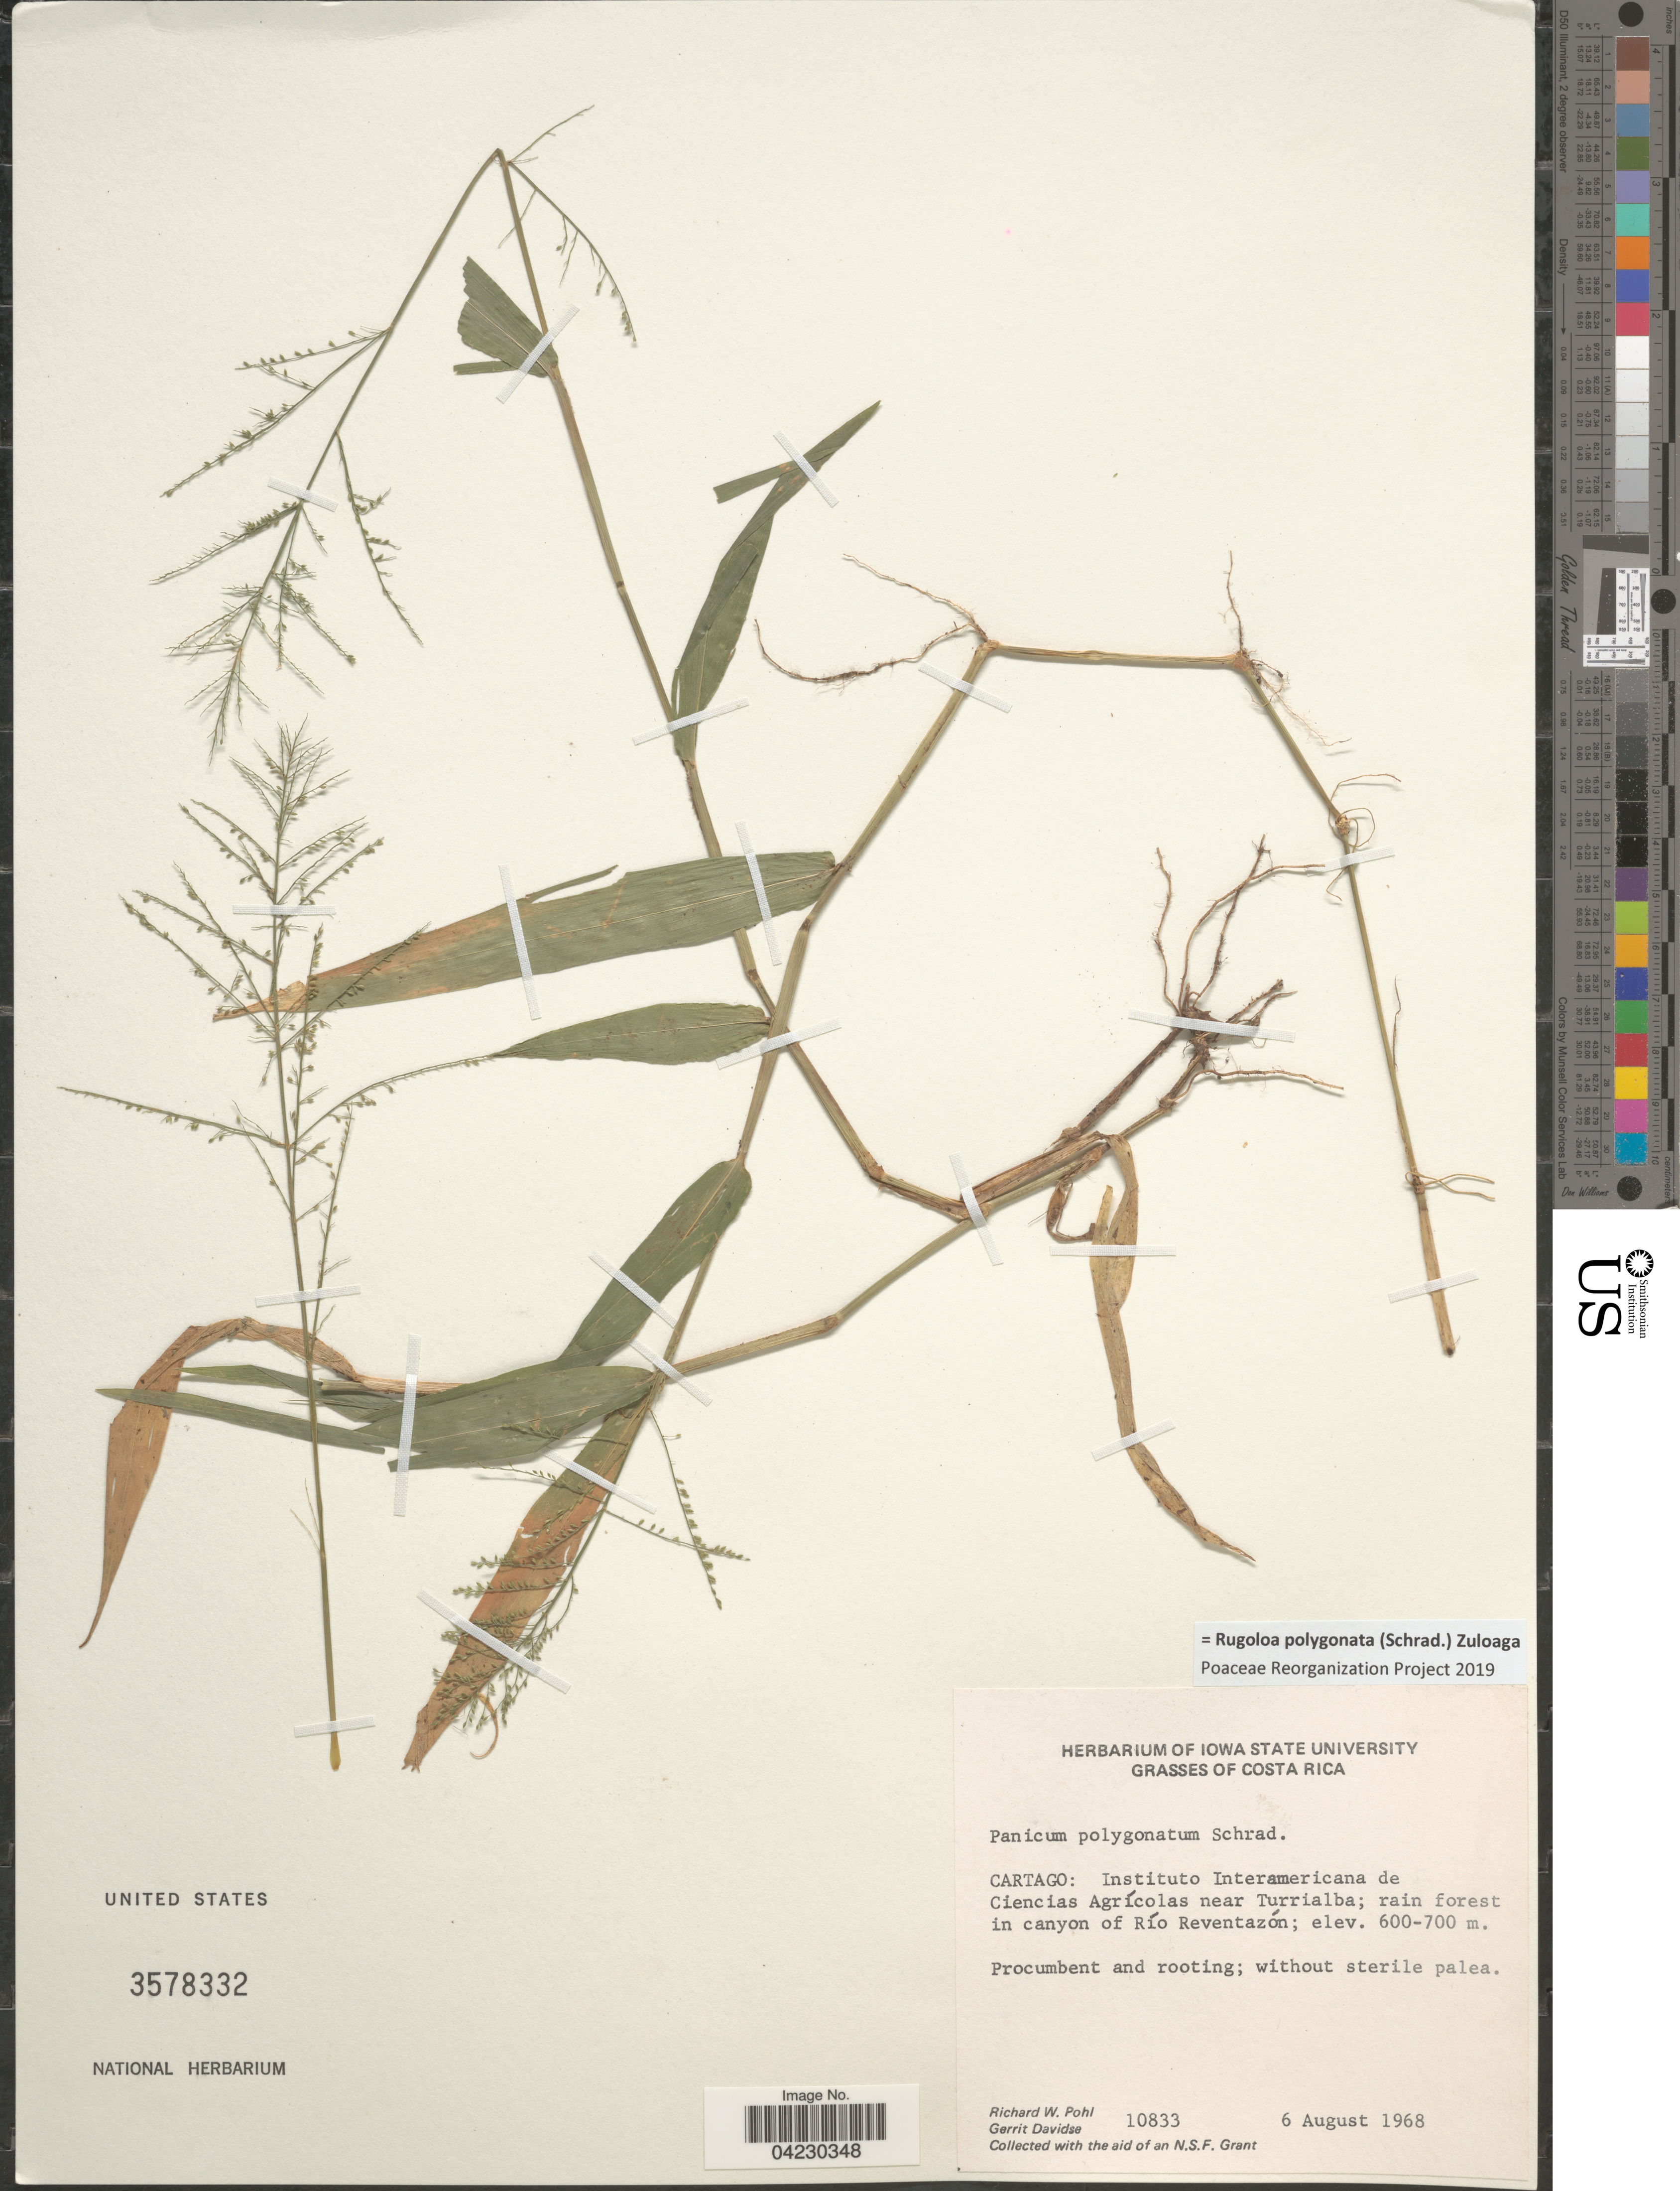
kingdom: Plantae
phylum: Tracheophyta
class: Liliopsida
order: Poales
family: Poaceae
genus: Rugoloa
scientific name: Rugoloa polygonata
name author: (Schrad.) Zuloaga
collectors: R. W. Pohl & G. Davidse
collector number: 10833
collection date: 1968-08-06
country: Costa Rica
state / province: Cartago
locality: Instituto Interamericana de Ciencias Agrícolas near Turrialba; rain forest in canyon of Río Reventazón.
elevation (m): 600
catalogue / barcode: US 3578332